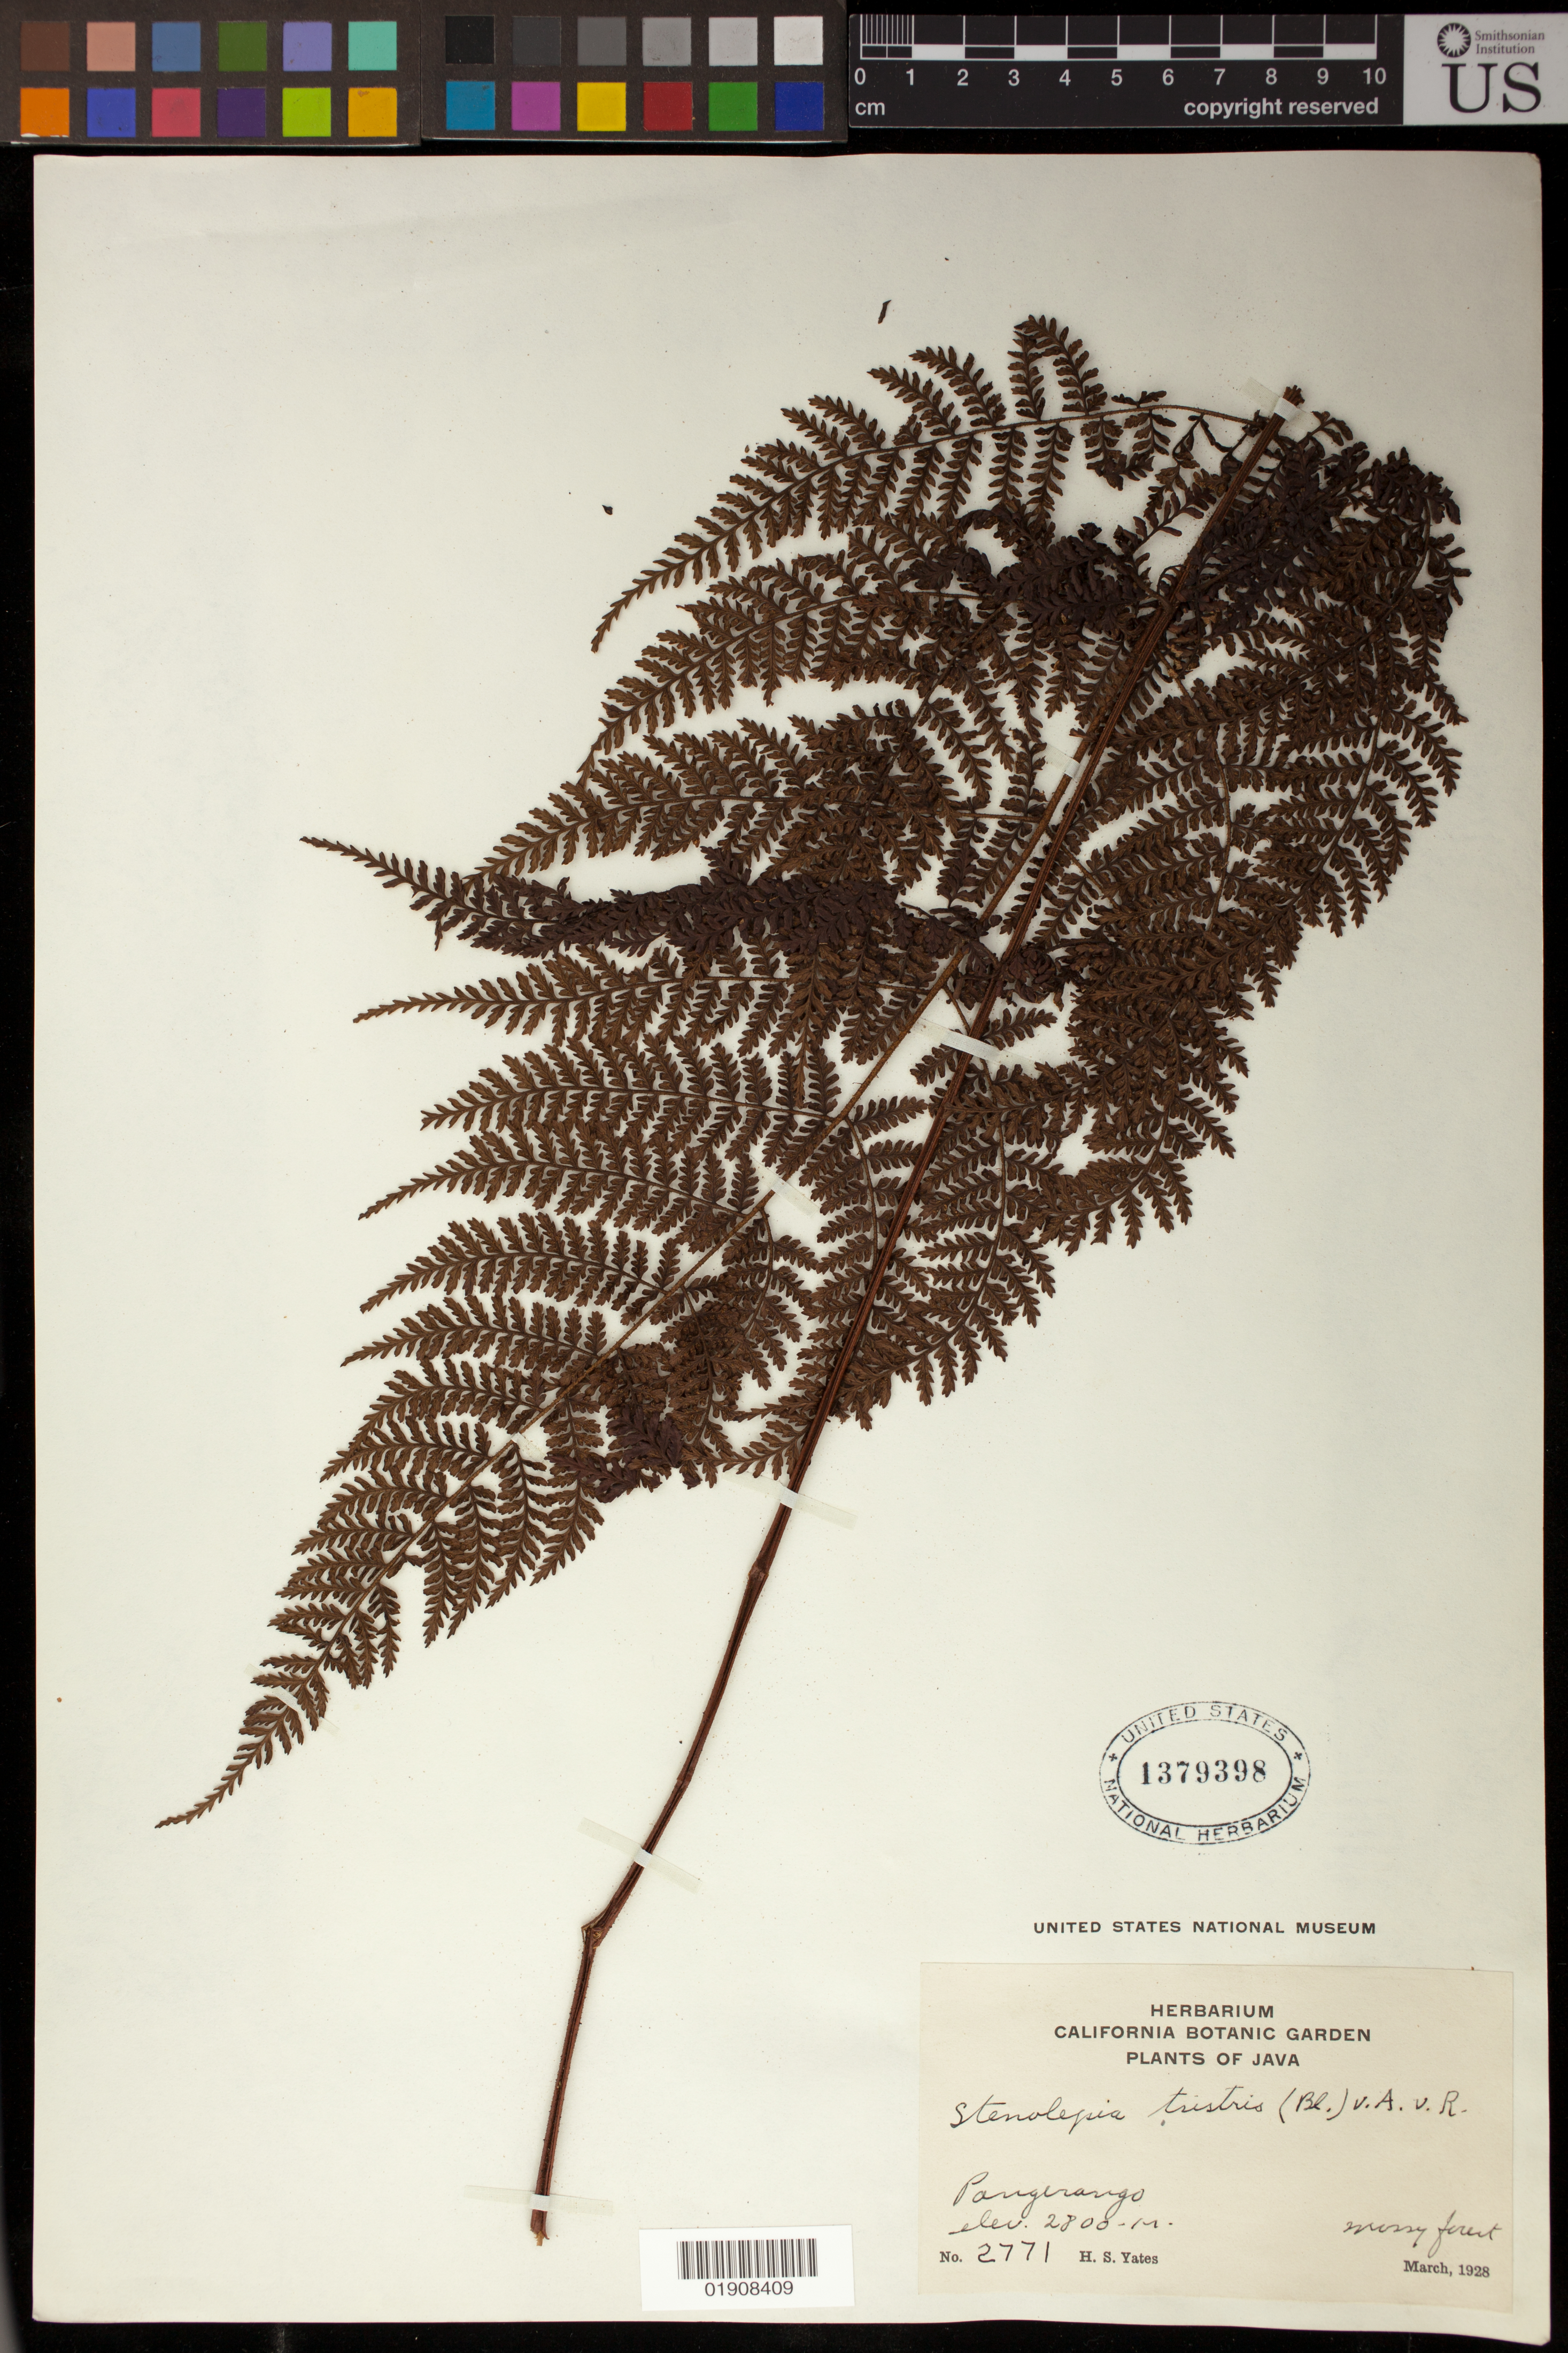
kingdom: Plantae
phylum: Tracheophyta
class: Polypodiopsida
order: Polypodiales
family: Dryopteridaceae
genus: Dryopteris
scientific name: Dryopteris hypolepidioides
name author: Rosenst.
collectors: H. S. Yates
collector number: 2771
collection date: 1928-03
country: Indonesia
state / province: Java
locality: Pangerango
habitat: Mossy forest.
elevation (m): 2800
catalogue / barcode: US 1379398